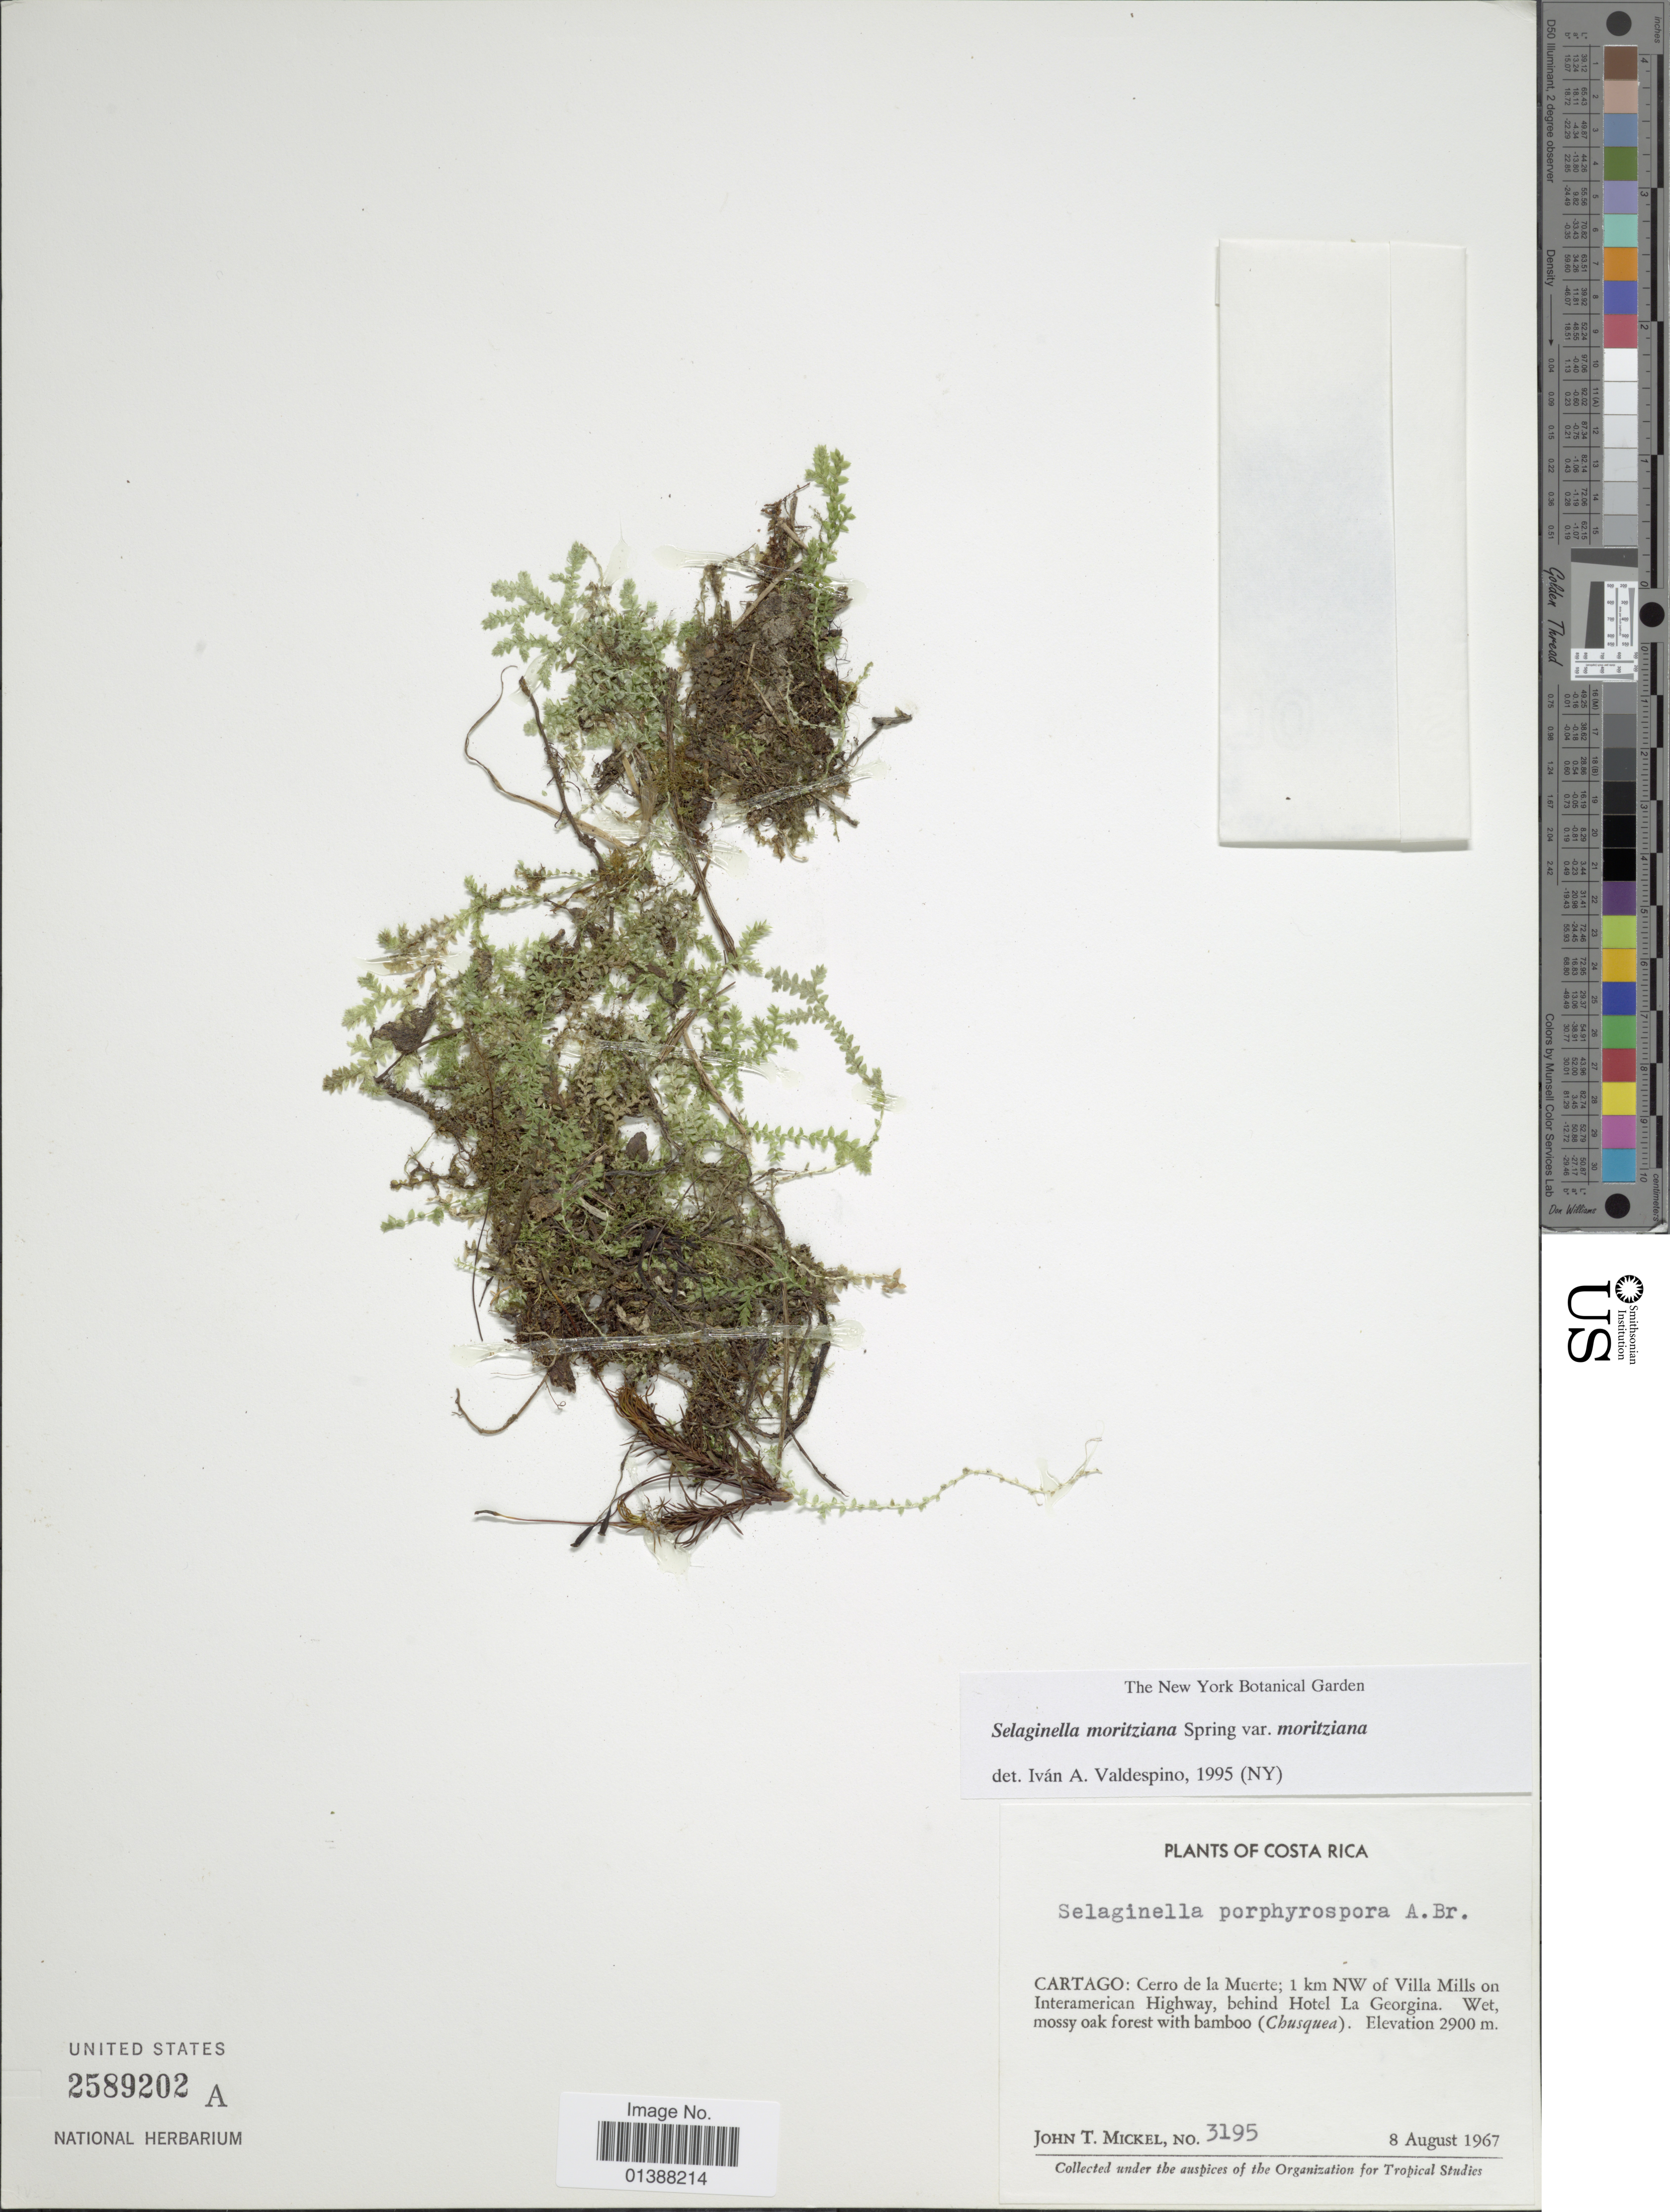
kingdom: Plantae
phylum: Tracheophyta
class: Lycopodiopsida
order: Selaginellales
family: Selaginellaceae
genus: Selaginella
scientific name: Selaginella moritziana var. moritziana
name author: Spring ex Klotzsch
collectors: J. T. Mickel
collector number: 3195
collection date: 1967-08-08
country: Costa Rica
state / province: Cartago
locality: Cerro de la Muerte; 1 km NW of Villa Mills on Interamerican Highway, behind Hotel La Georgina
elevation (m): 2900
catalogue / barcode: US 2589202A